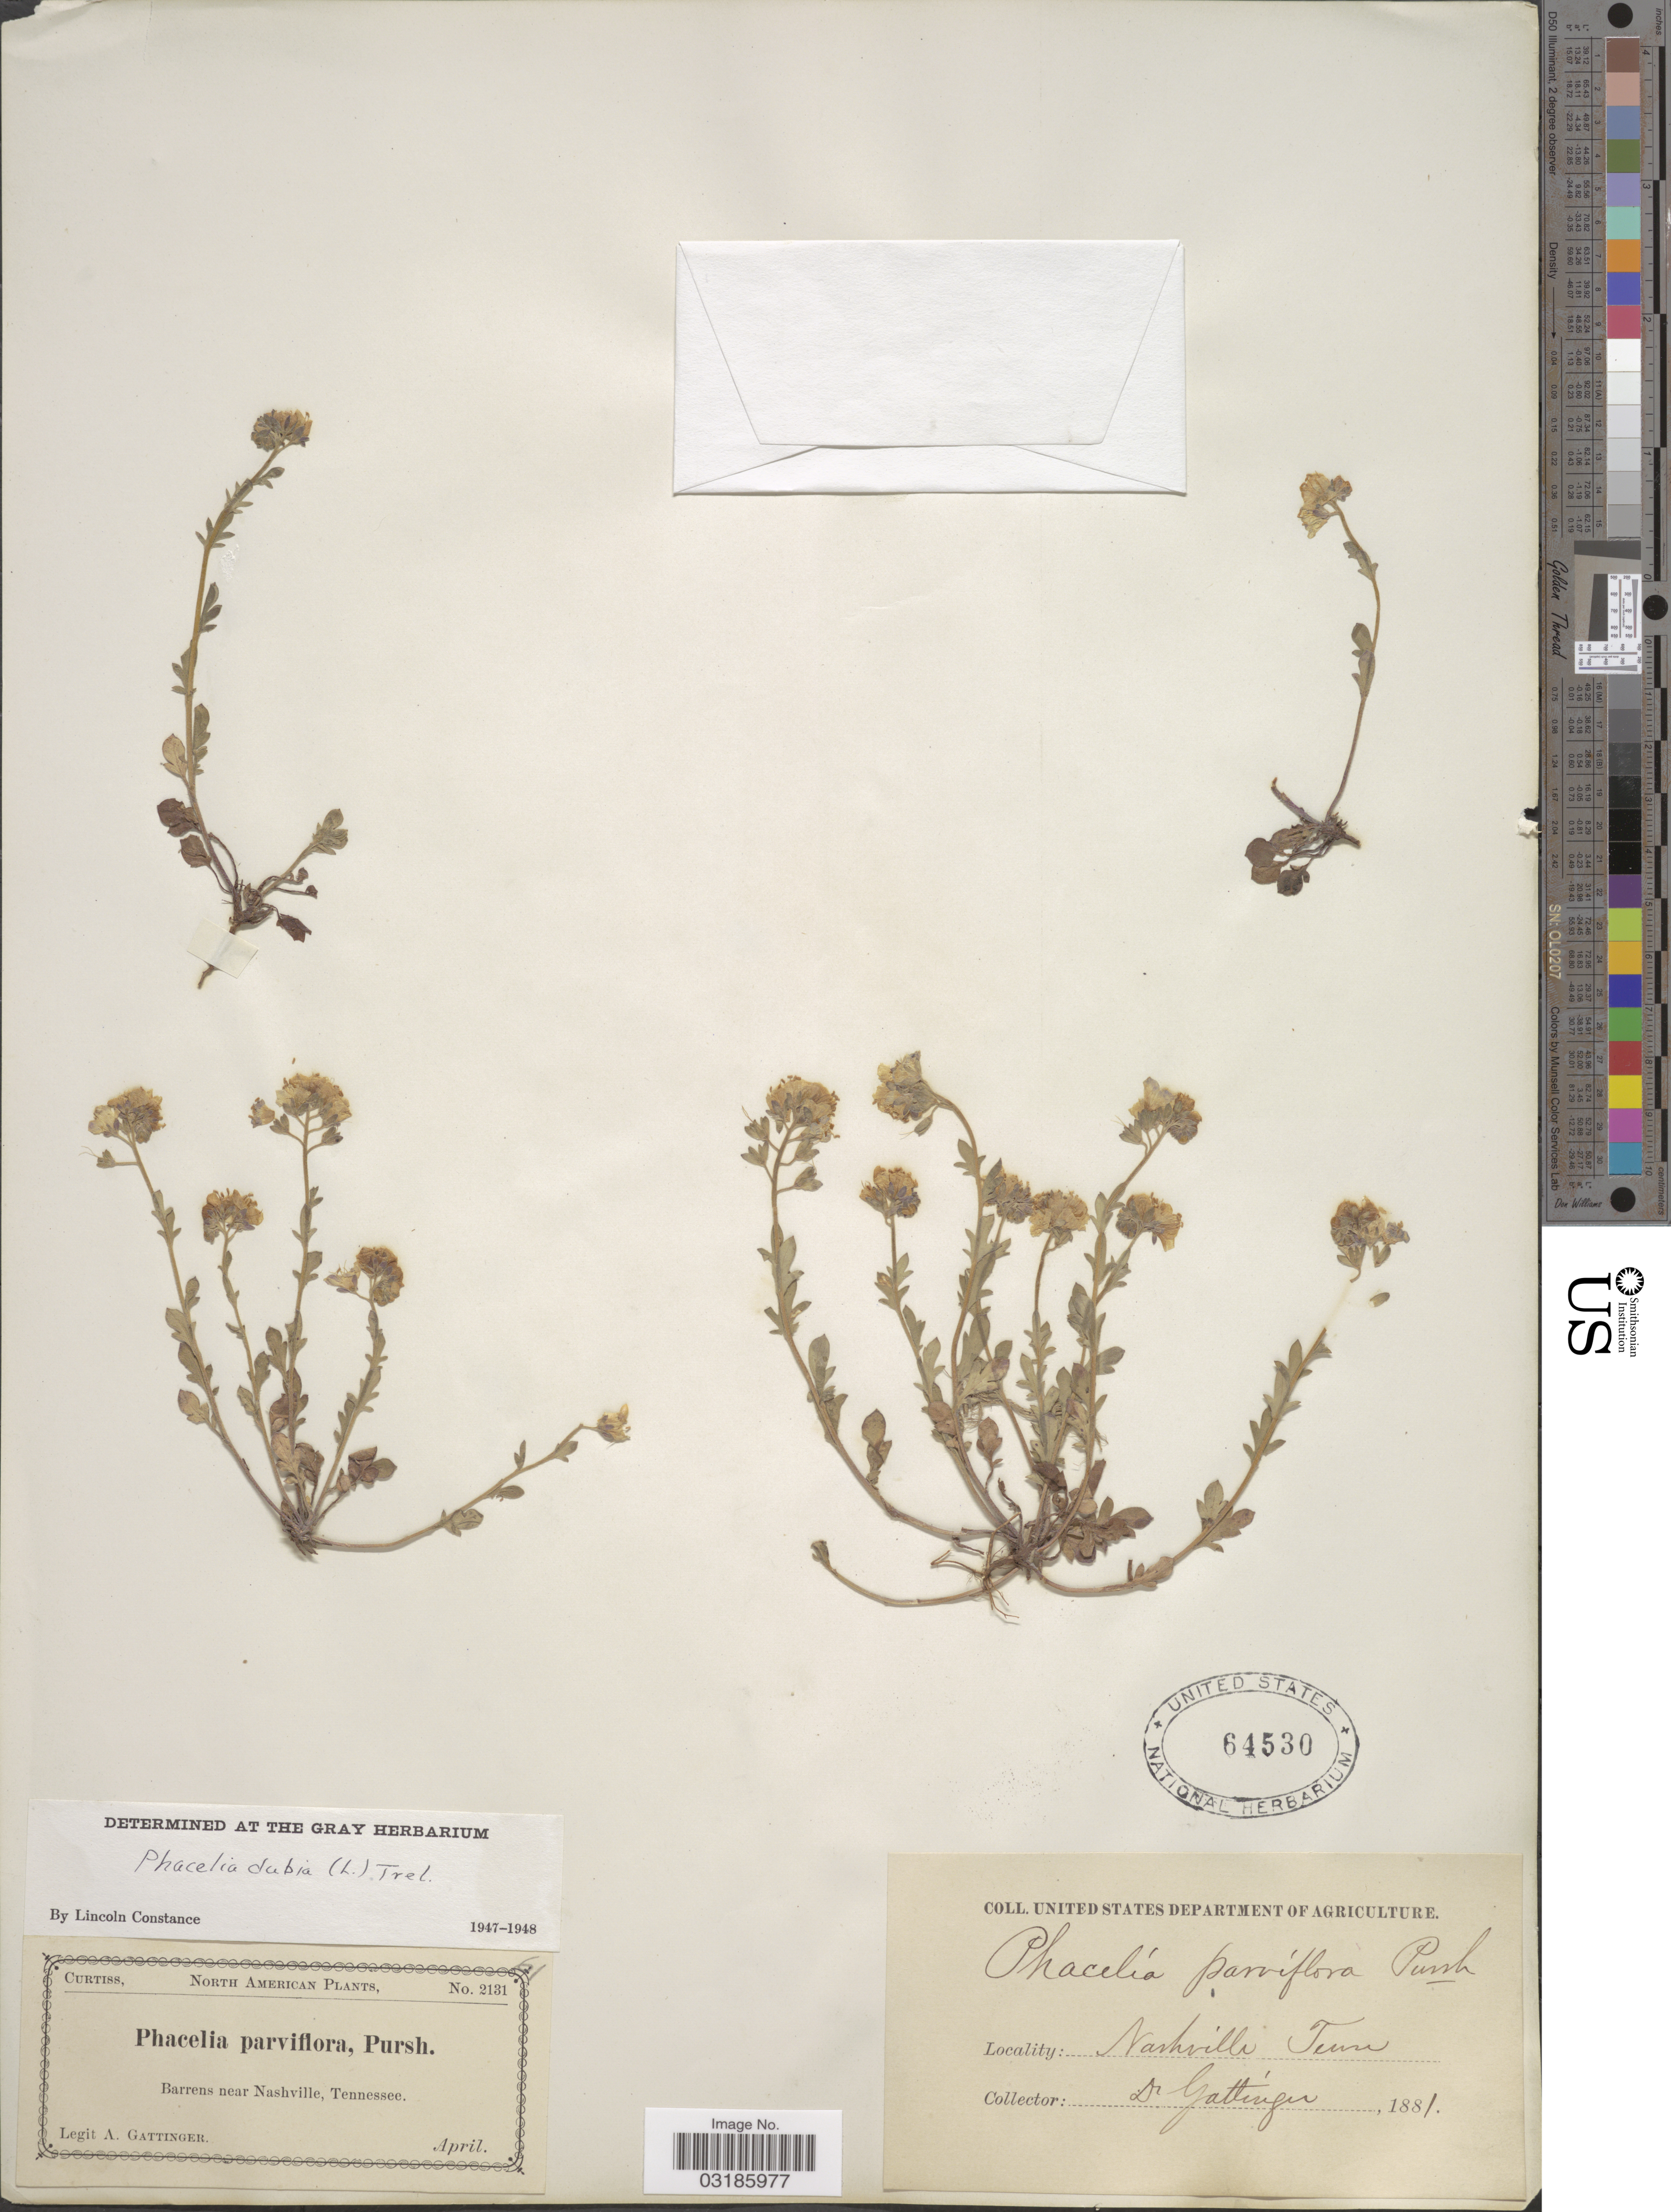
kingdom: Plantae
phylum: Tracheophyta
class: Magnoliopsida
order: Boraginales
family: Hydrophyllaceae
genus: Phacelia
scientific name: Phacelia dubia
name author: (L.) Trel.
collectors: A. Gattinger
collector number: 2131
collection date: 1881-04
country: United States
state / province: Tennessee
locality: Barrens near Nashville.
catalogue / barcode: US 64530